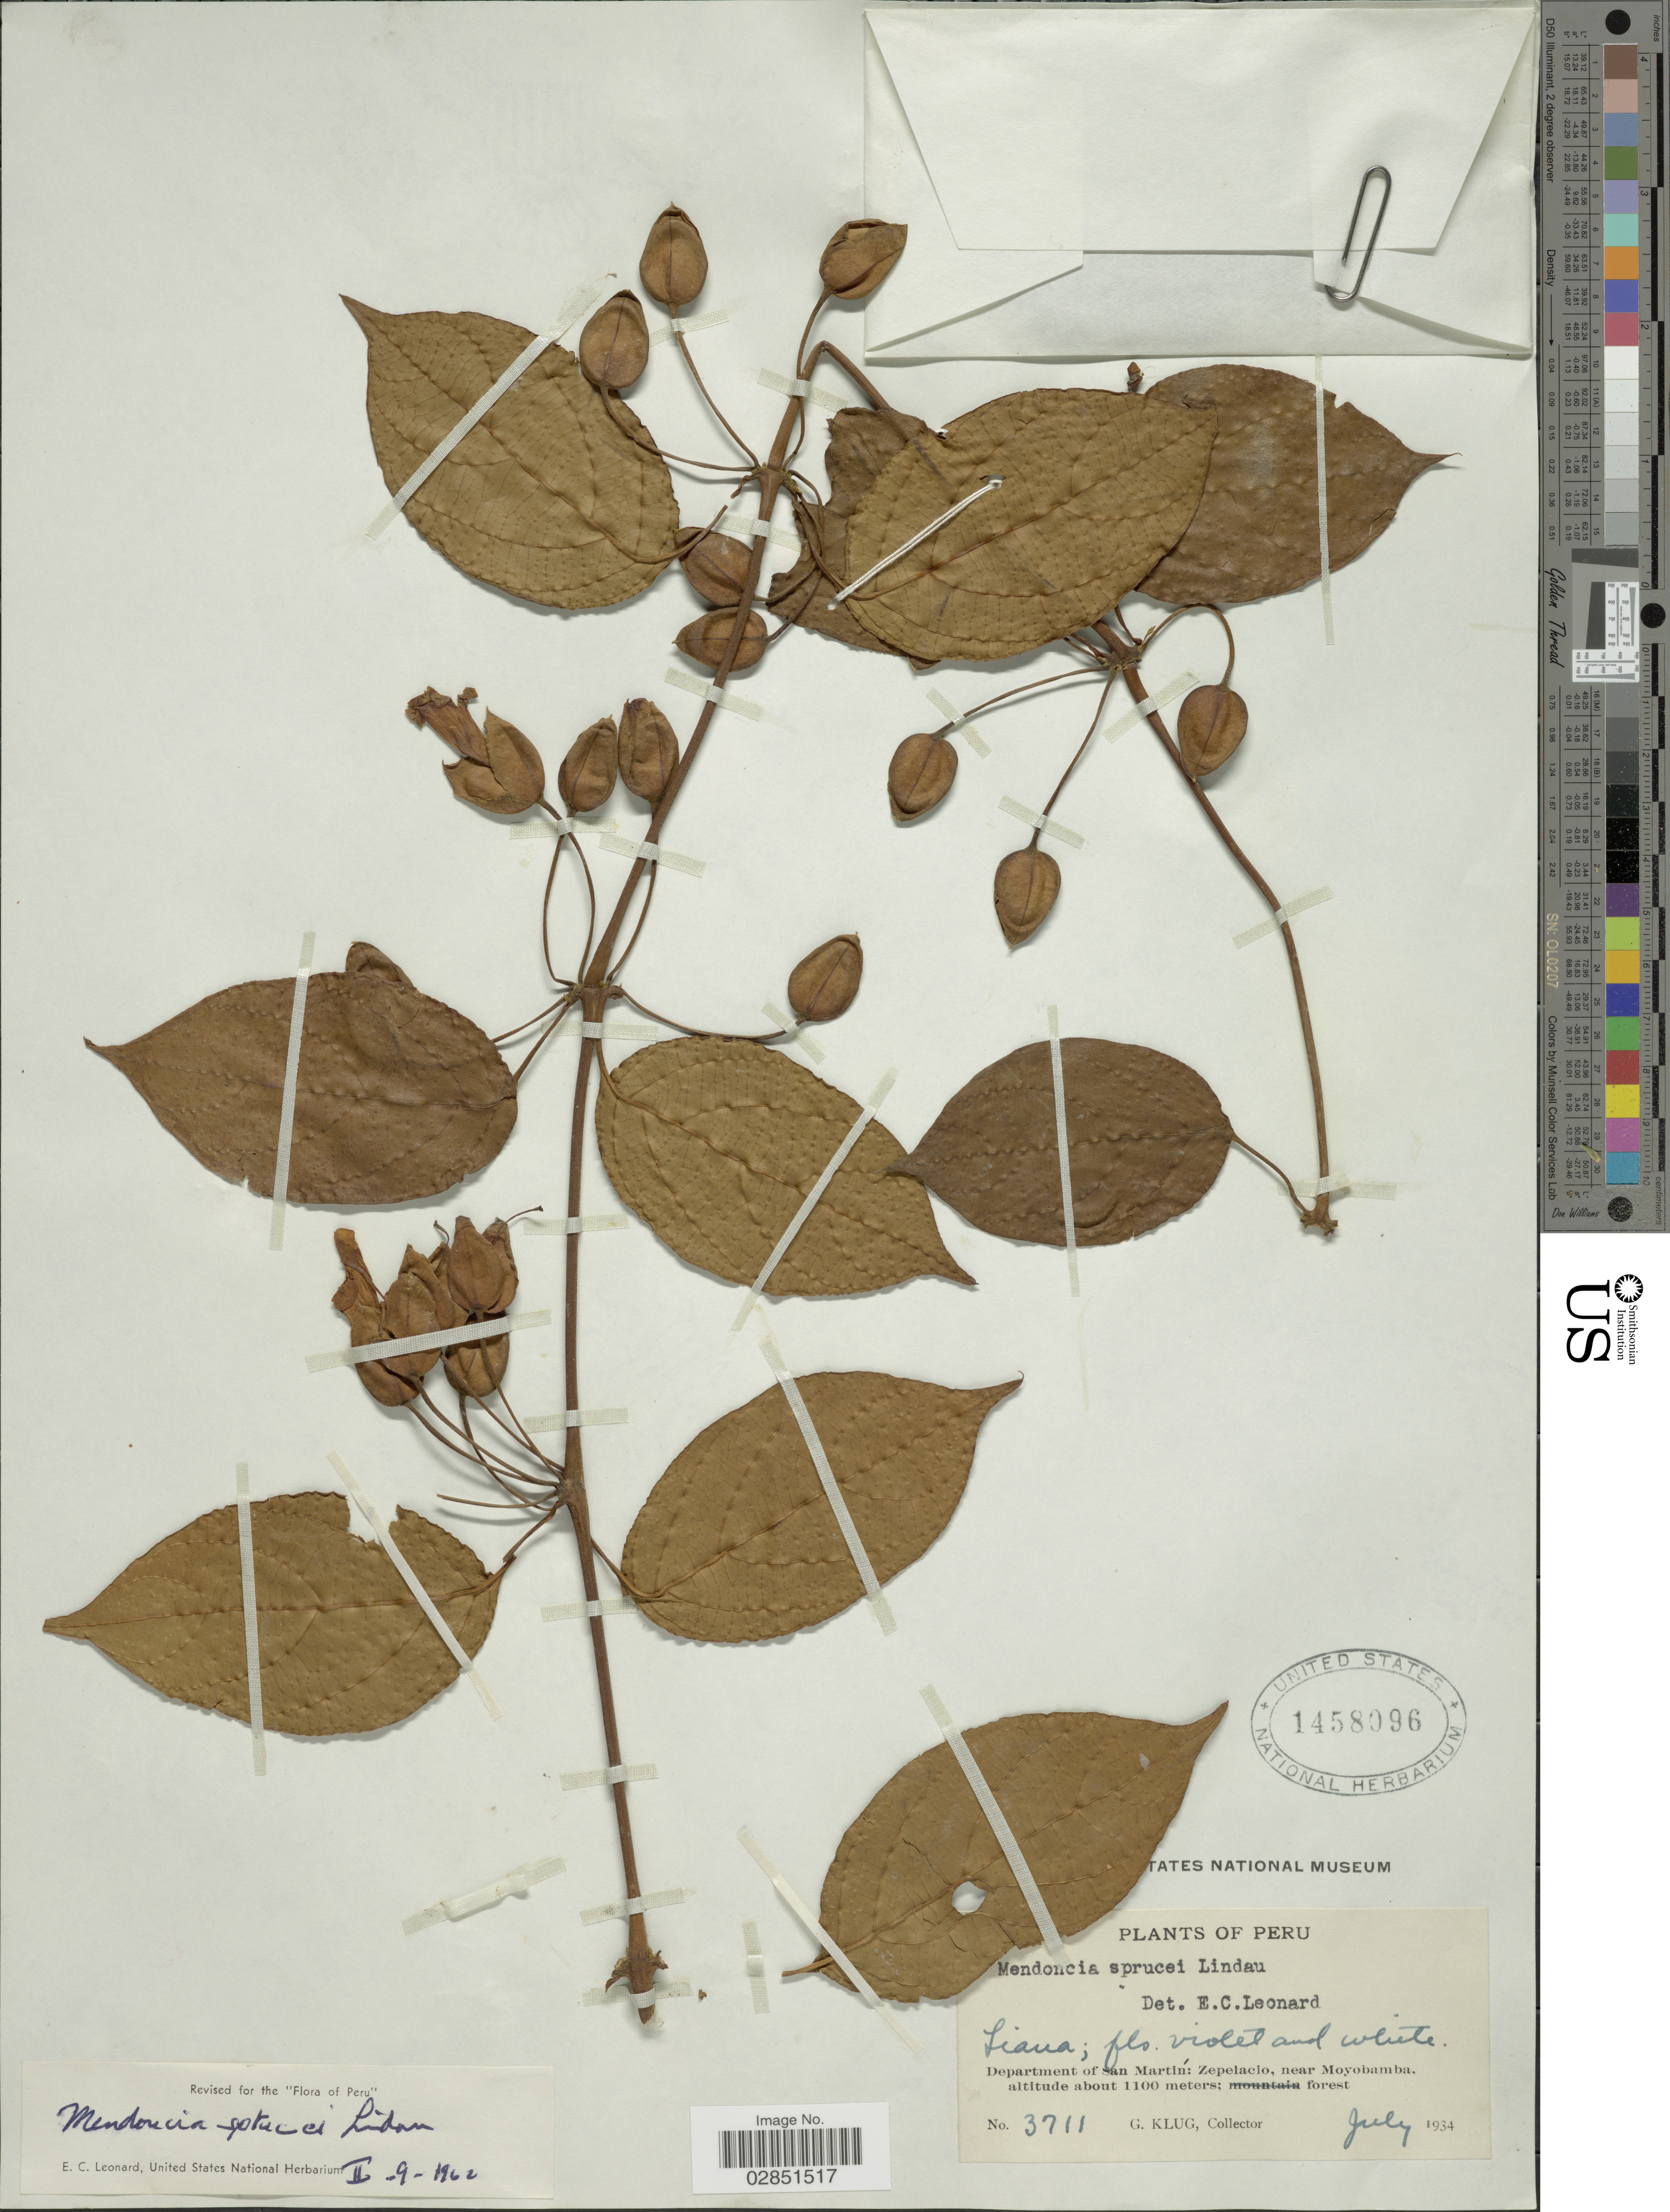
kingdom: Plantae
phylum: Tracheophyta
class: Magnoliopsida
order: Lamiales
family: Acanthaceae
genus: Mendoncia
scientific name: Mendoncia sprucei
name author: Lindau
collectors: G. Klug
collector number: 3711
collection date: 1934-07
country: Peru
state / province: San Martín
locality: Department of San Martín: Zepelacio, near Moyobamba.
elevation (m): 1100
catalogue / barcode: US 1458096